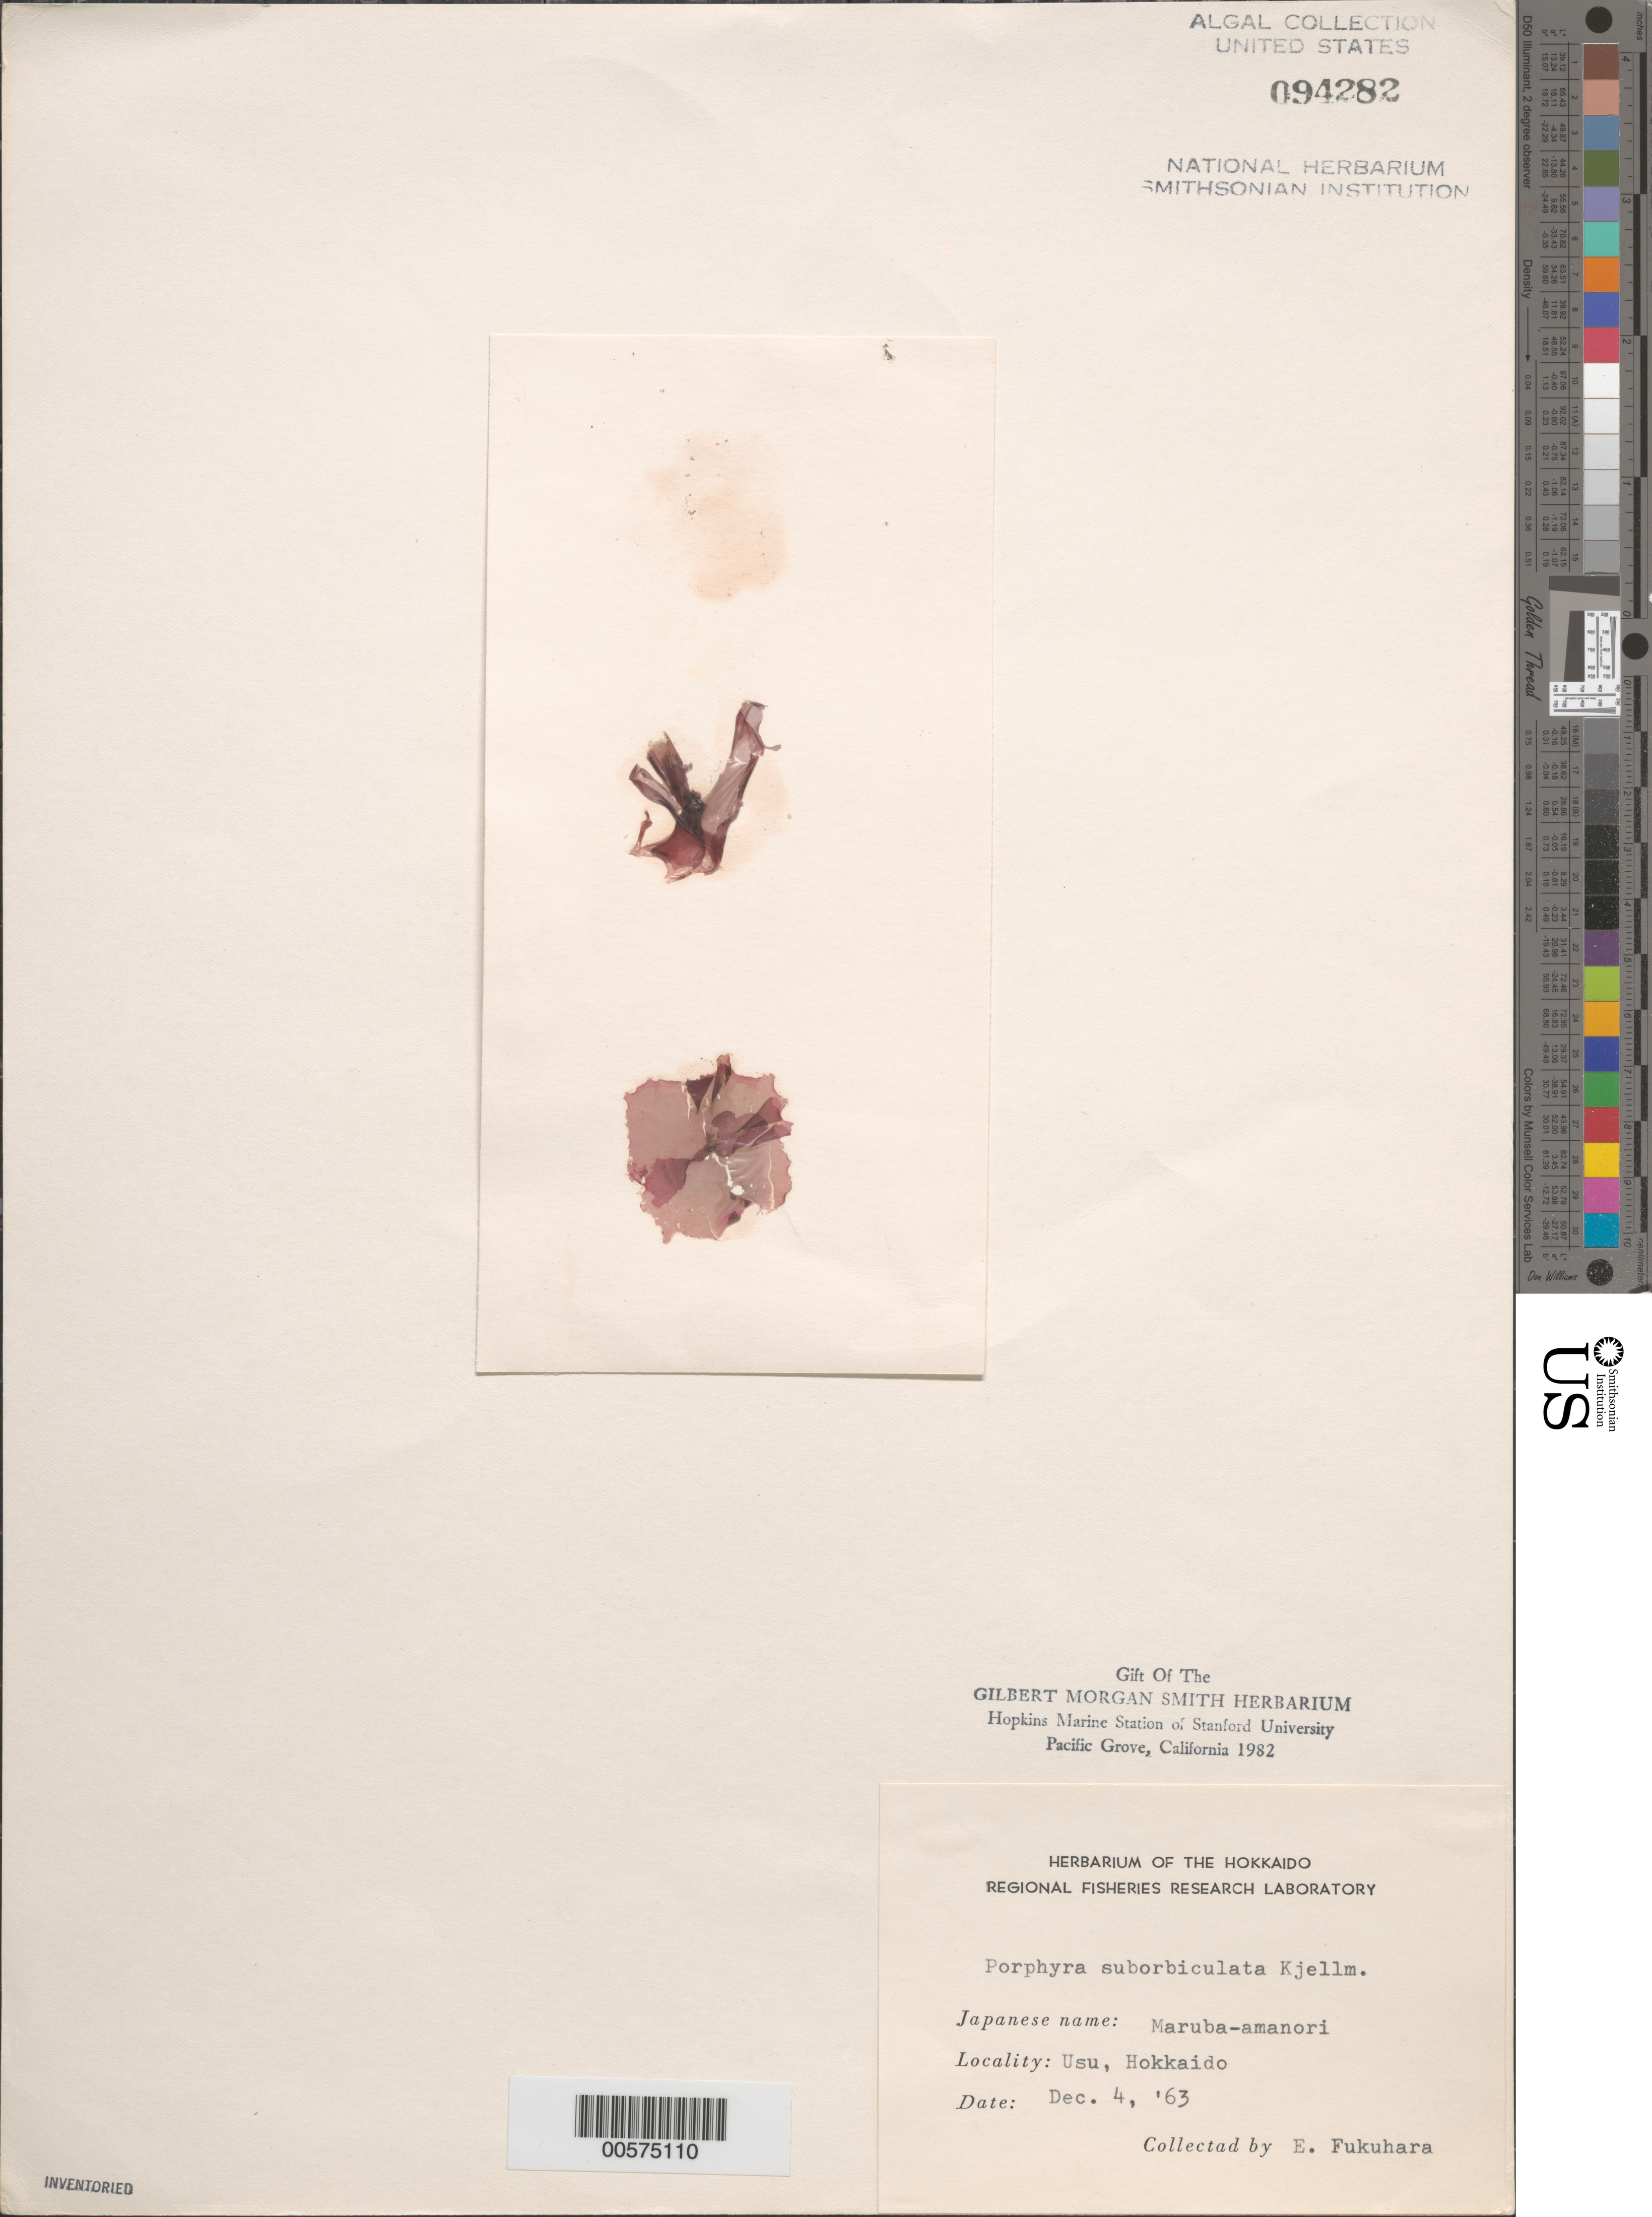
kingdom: Plantae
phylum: Rhodophyta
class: Bangiophyceae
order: Bangiales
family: Bangiaceae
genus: Porphyra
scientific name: Porphyra suborbiculata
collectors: E. Fukuhara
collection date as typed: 04 Dec 1963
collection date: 1963-12-04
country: Japan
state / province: Hokkaido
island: Hokkaido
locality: Usu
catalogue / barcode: US 94282